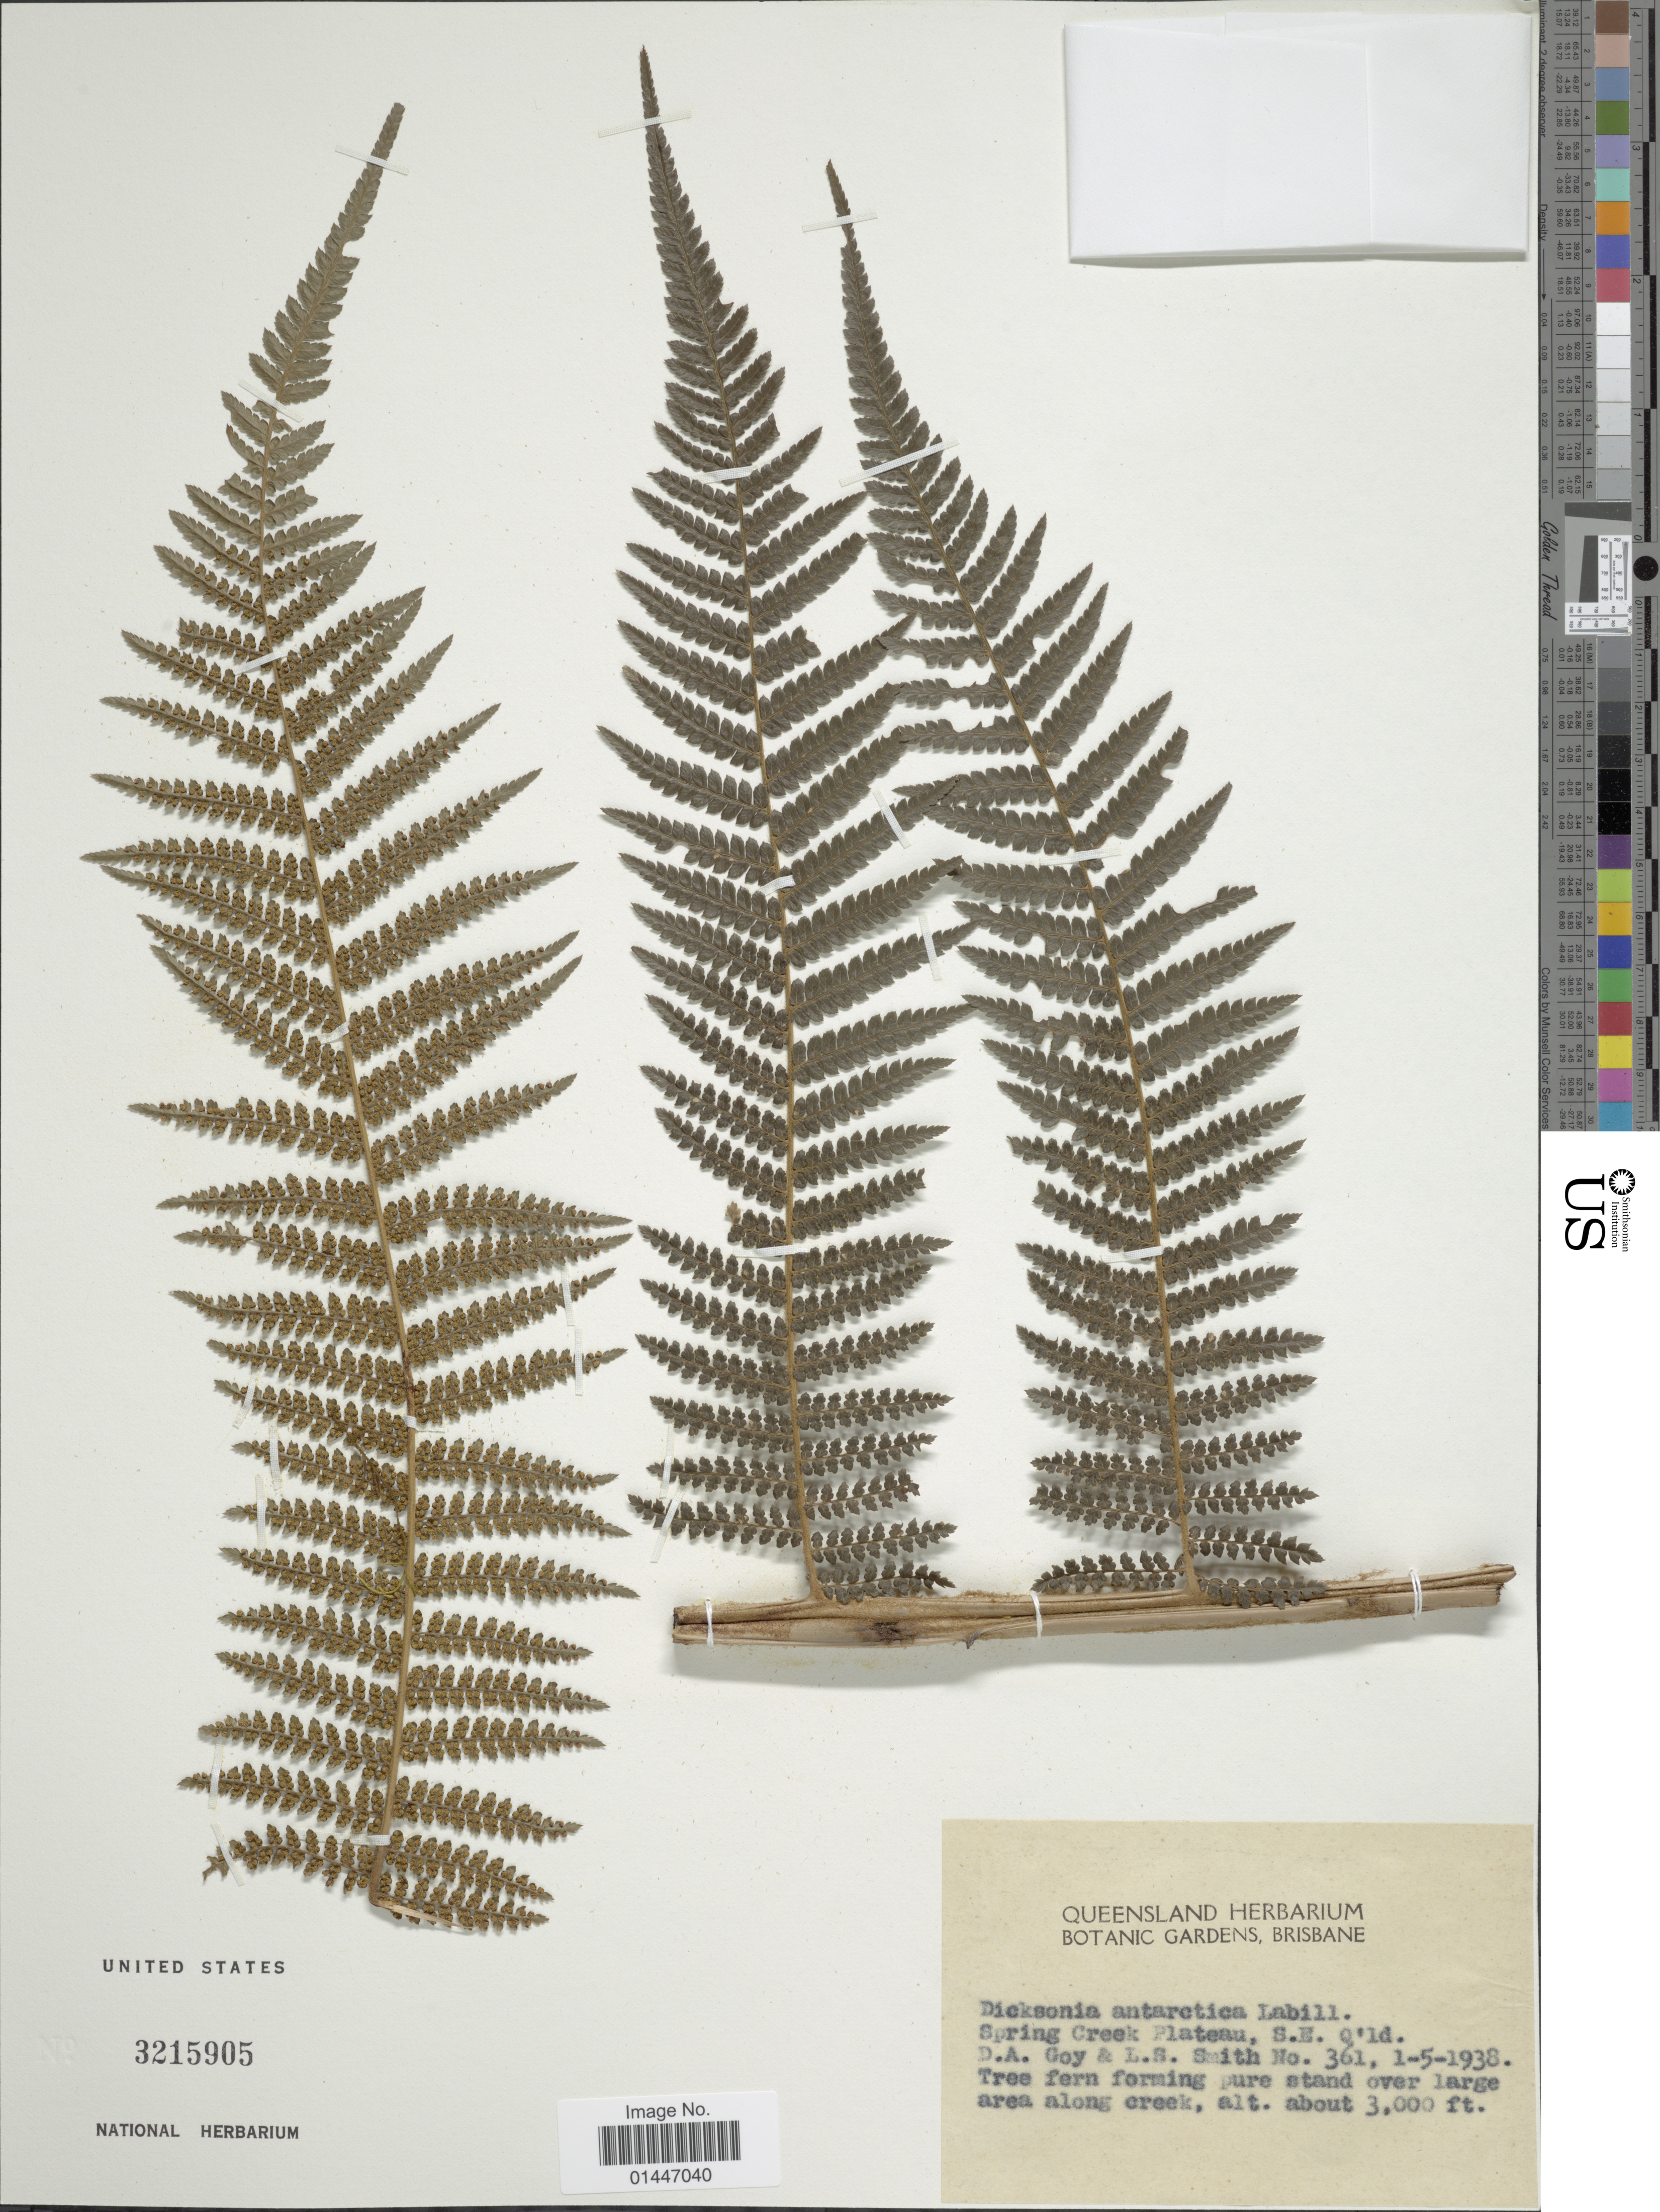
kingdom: Plantae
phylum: Tracheophyta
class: Polypodiopsida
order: Cyatheales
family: Dicksoniaceae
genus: Dicksonia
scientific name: Dicksonia antarctica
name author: Labill.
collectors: D. Goy & L. Smith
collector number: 361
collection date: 1938-05-01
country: Australia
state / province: Queensland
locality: Spring Creek Plateau, S. E. Q 'ld.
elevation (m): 914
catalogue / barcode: US 3215905